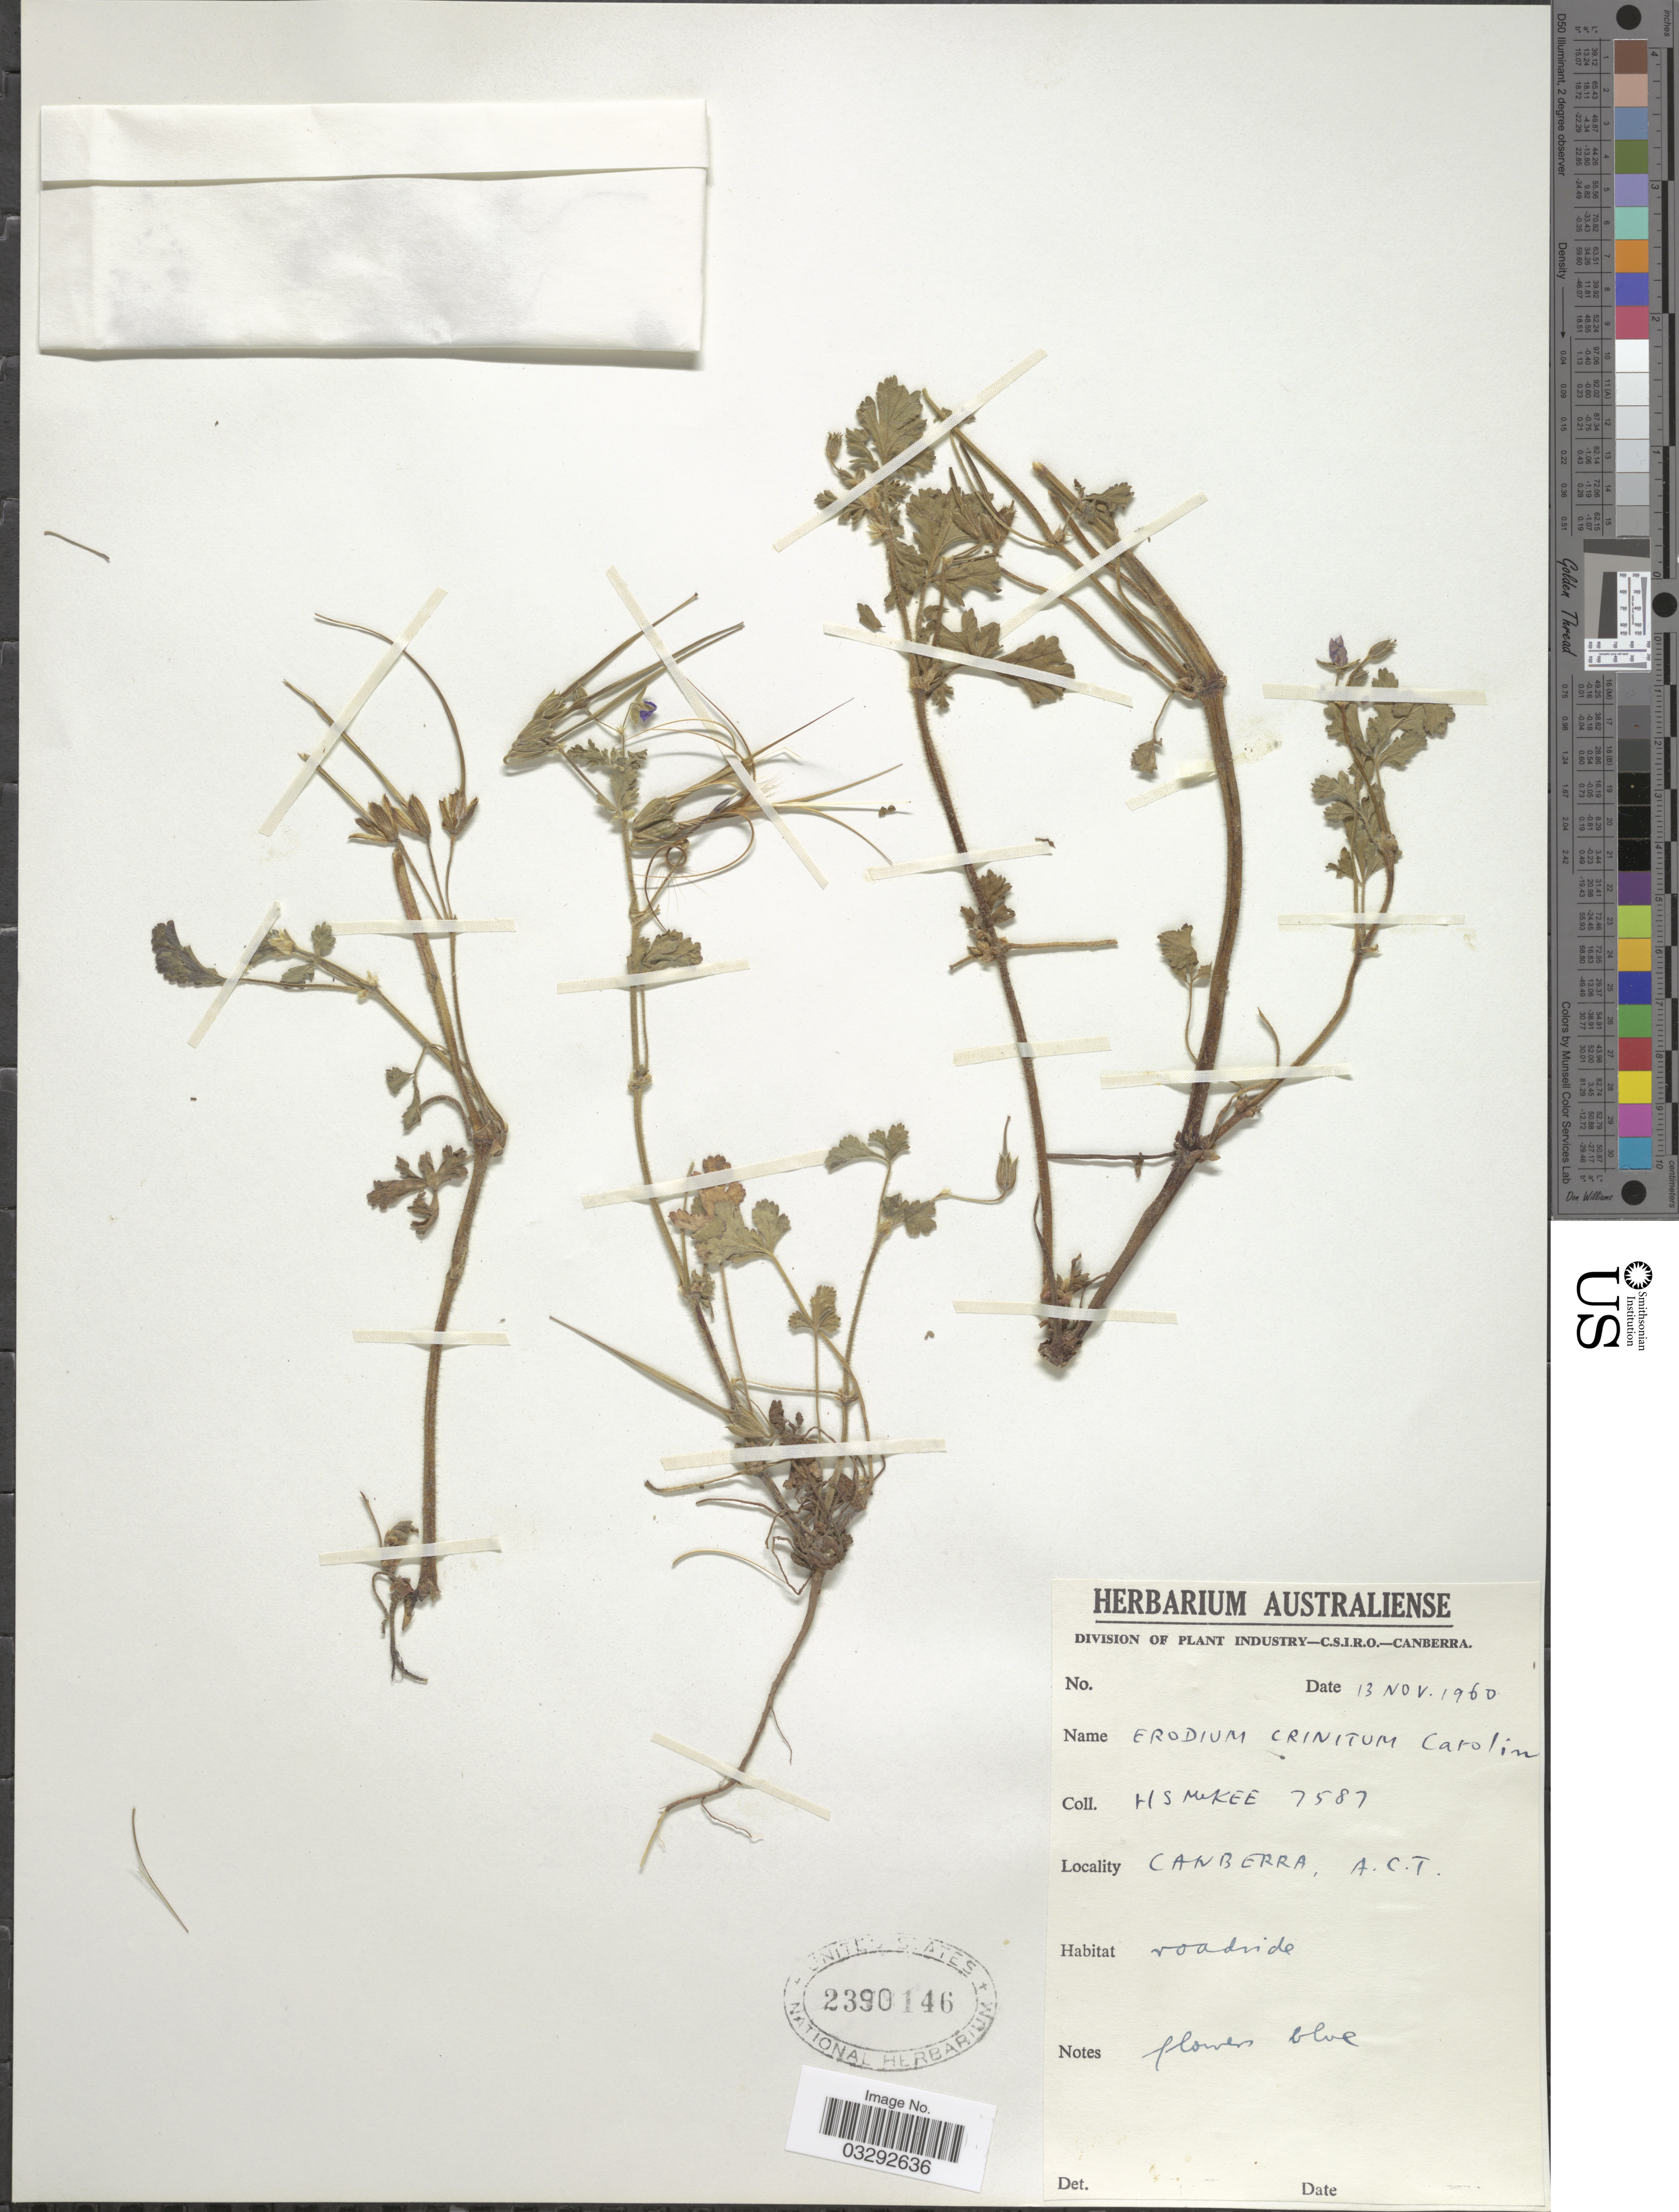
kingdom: Plantae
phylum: Tracheophyta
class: Magnoliopsida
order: Geraniales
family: Geraniaceae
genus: Erodium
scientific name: Erodium crinitum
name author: Carolin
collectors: H. S. McKee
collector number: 7587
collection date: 1960-11-13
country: Australia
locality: Canberra, A.C.T.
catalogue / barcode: US 2390146